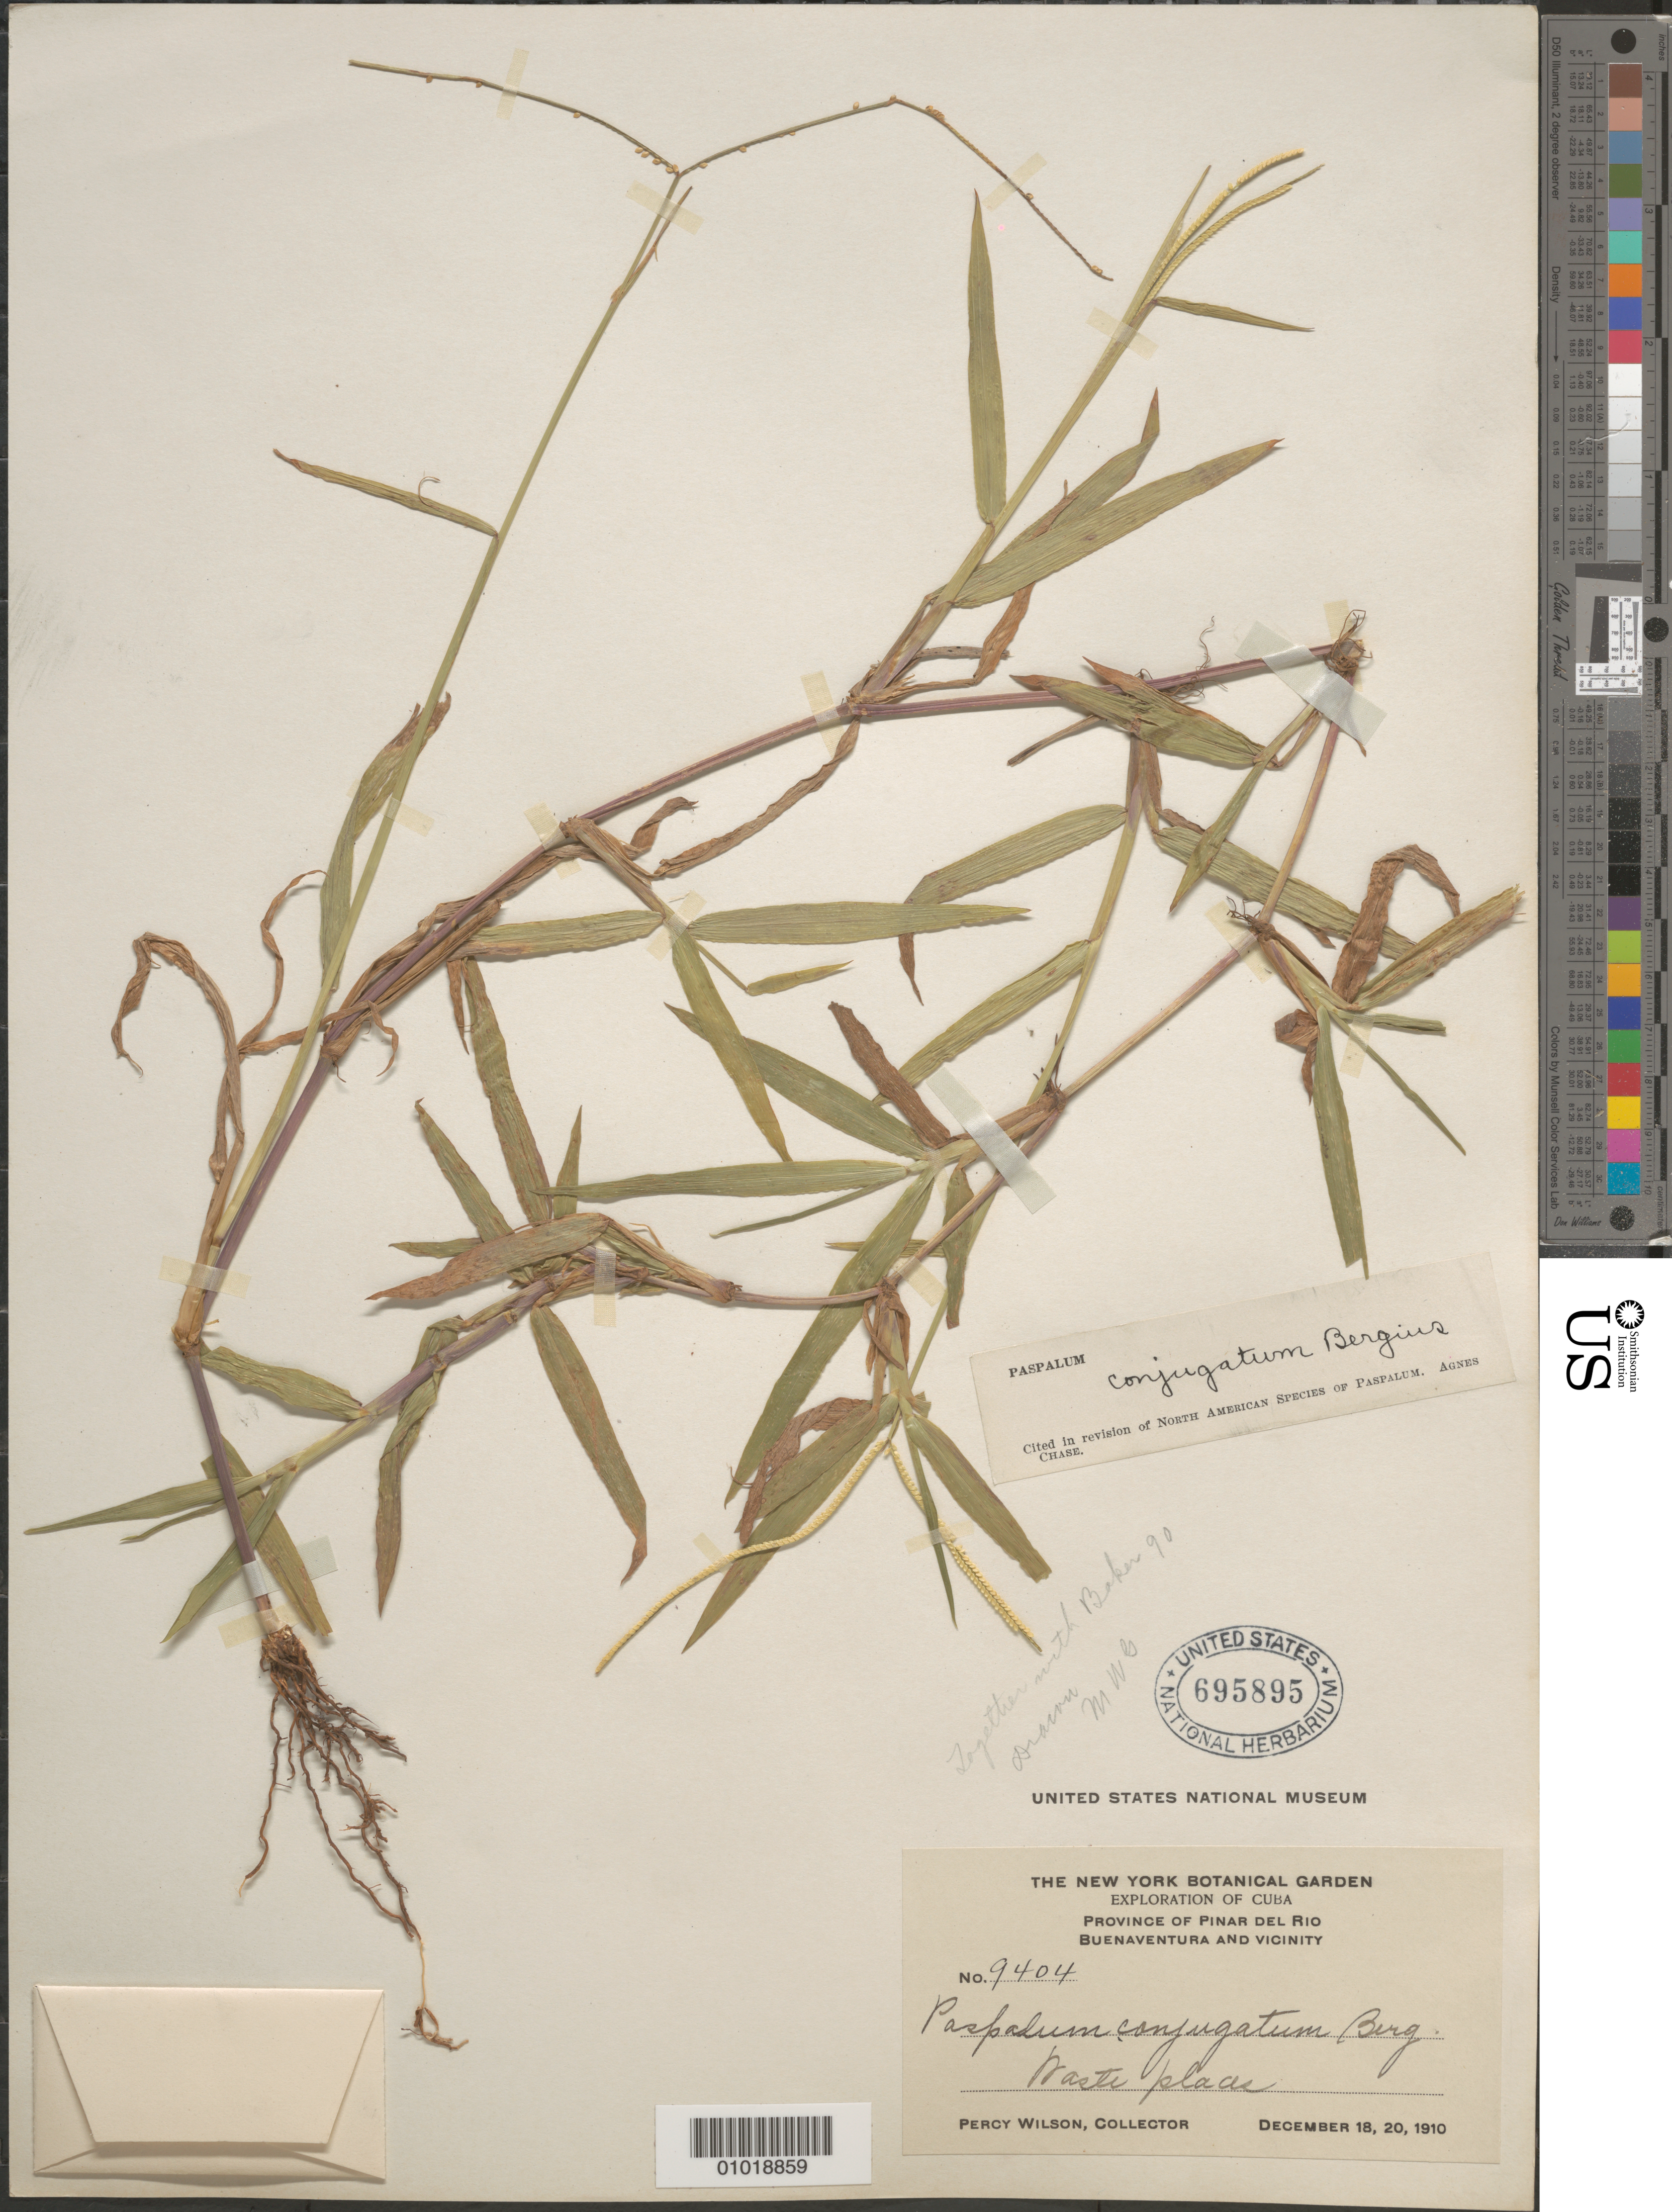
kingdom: Plantae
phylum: Tracheophyta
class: Liliopsida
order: Poales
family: Poaceae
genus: Paspalum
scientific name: Paspalum conjugatum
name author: P.J. Bergius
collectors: P. Wilson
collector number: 9404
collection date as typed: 18 Dec 1920 and 20 Dec 1920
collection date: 1920-12-18,1920-12-20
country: Cuba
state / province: Pinar del Rio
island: Cuba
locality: Buenaventura and vic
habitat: waste places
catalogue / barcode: US 695895